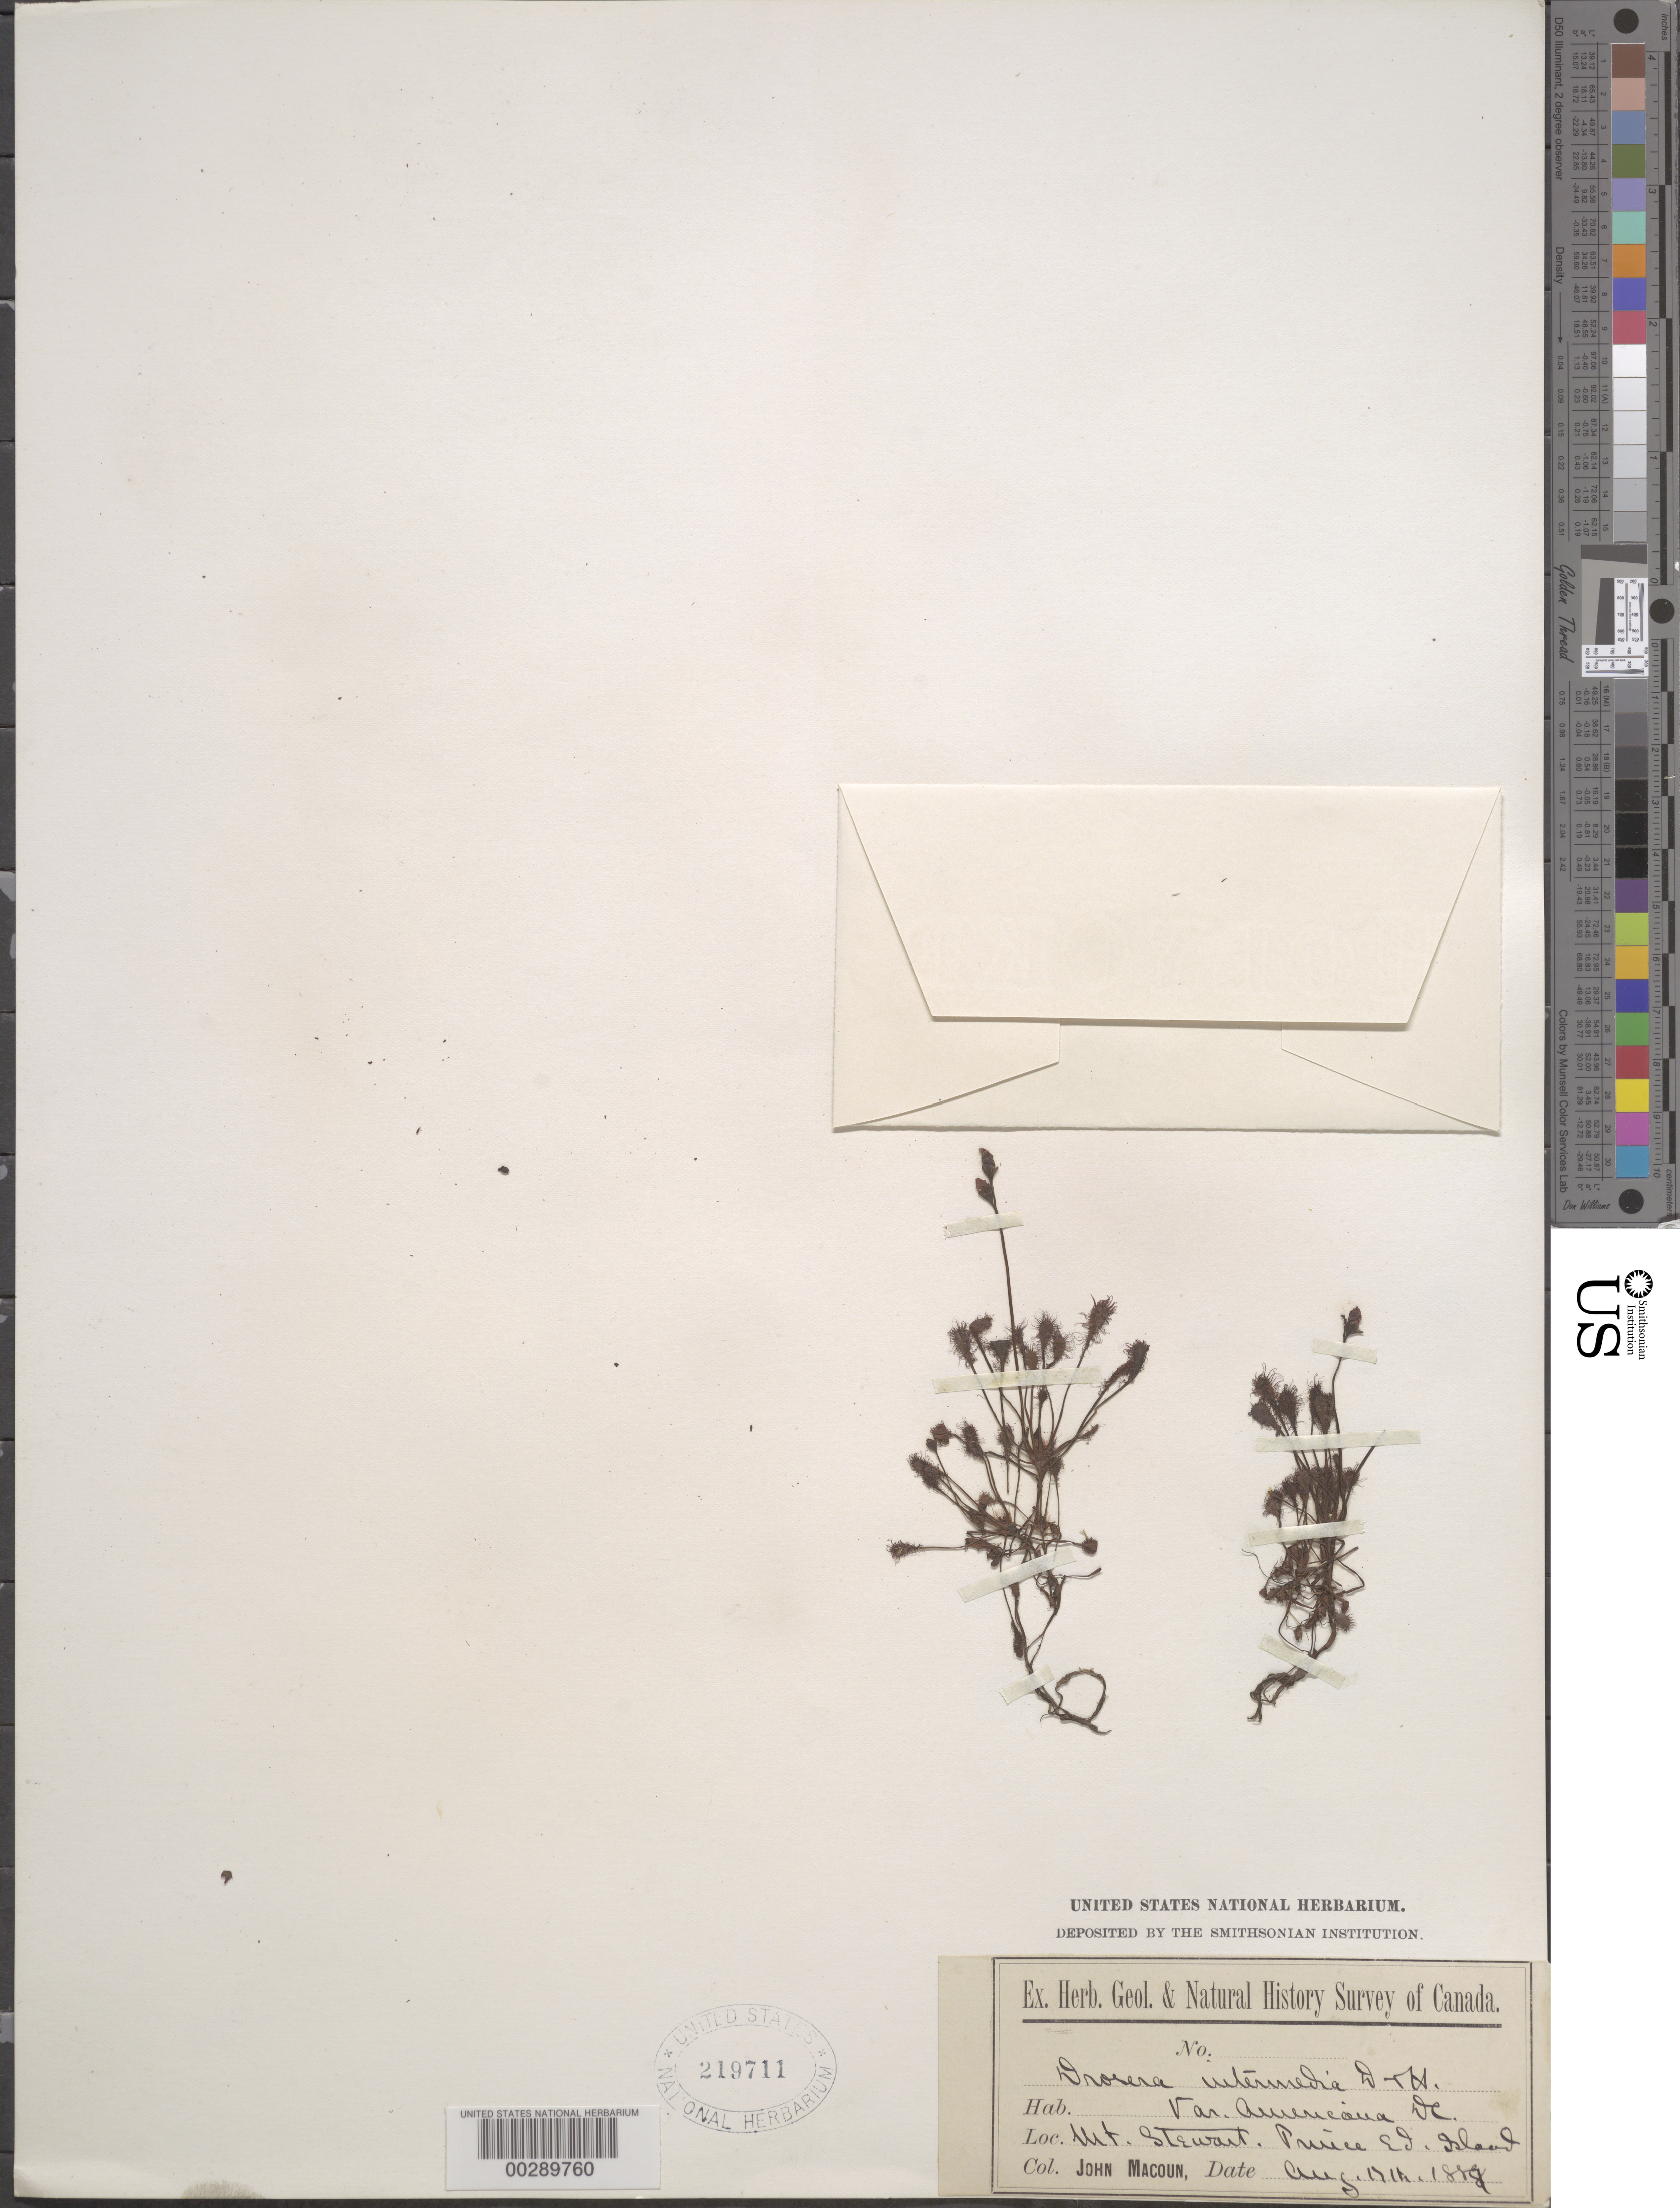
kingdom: Plantae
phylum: Tracheophyta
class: Magnoliopsida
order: Caryophyllales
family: Droseraceae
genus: Drosera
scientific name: Drosera intermedia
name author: Hayne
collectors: J. Macoun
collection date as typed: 17 Aug 1889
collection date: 1889-08-17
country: Canada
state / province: Prince Edward Island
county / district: Queens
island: Prince Edward Island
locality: Mt. stewart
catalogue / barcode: US 219711